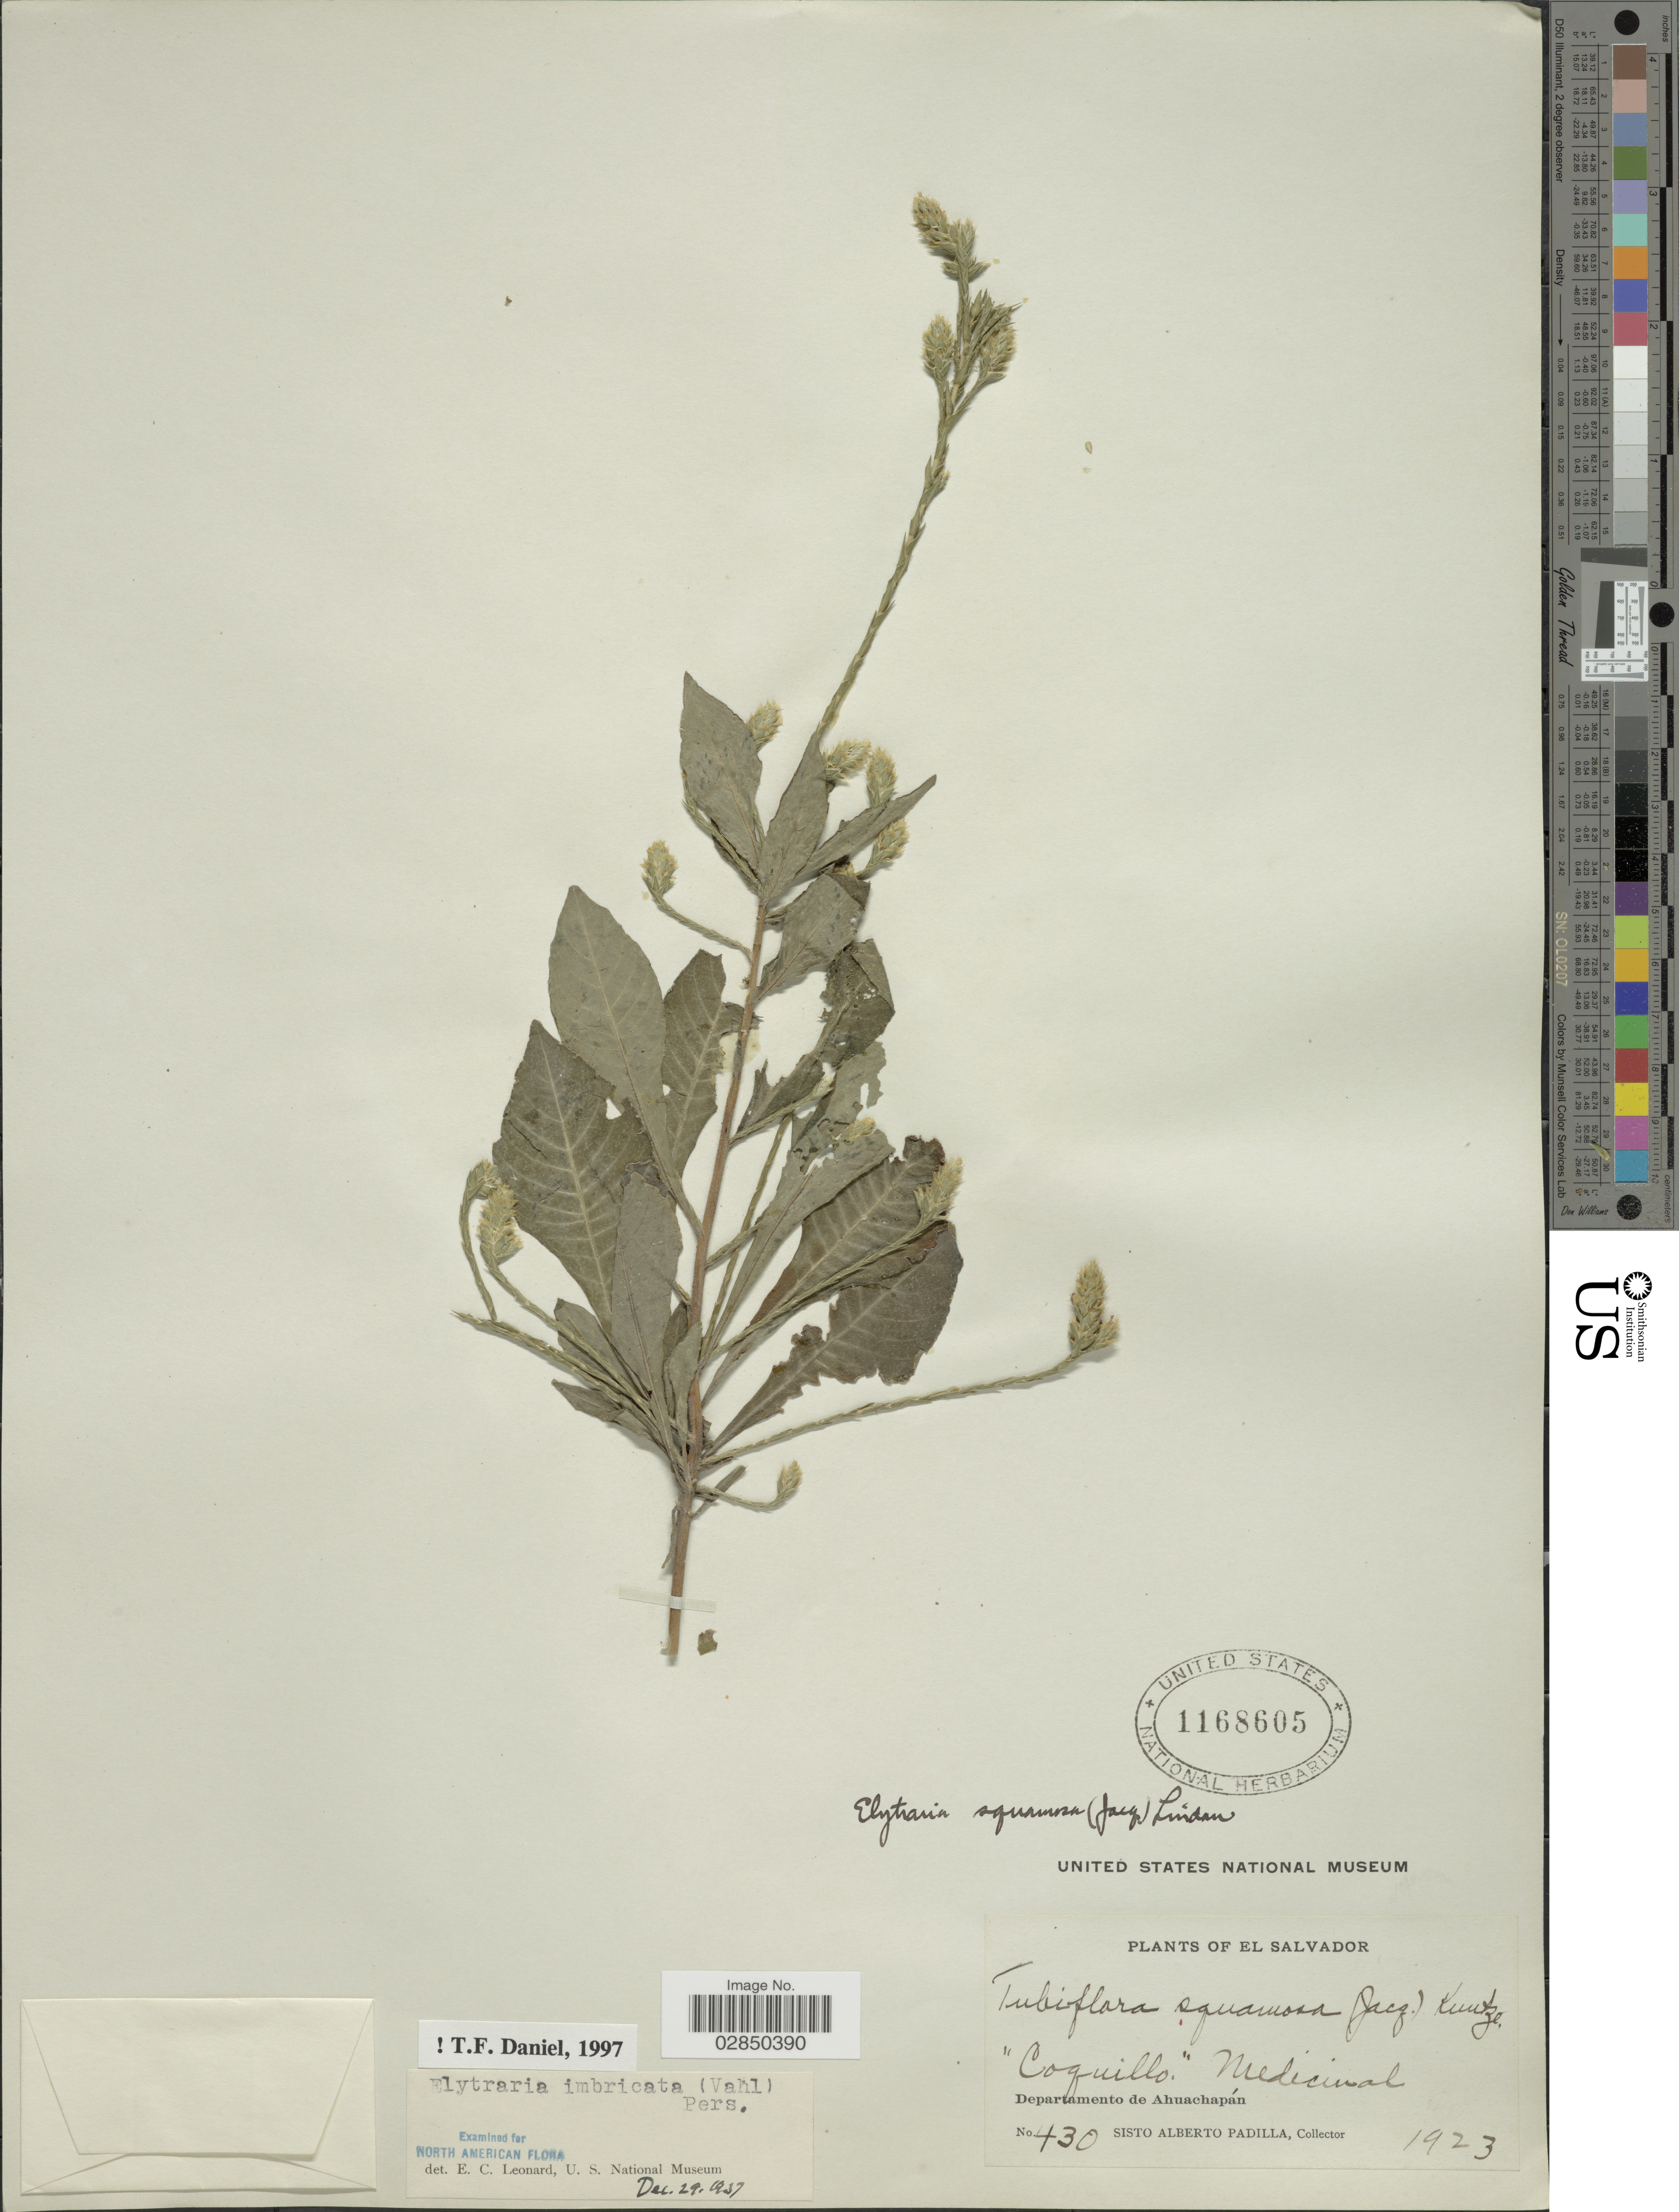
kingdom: Plantae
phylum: Tracheophyta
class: Magnoliopsida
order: Lamiales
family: Acanthaceae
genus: Elytraria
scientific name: Elytraria imbricata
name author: (Vahl) Pers.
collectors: S. A. Padilla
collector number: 430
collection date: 1923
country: El Salvador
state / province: Ahuachapan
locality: Departamento de Ahuachapán.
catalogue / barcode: US 1168605